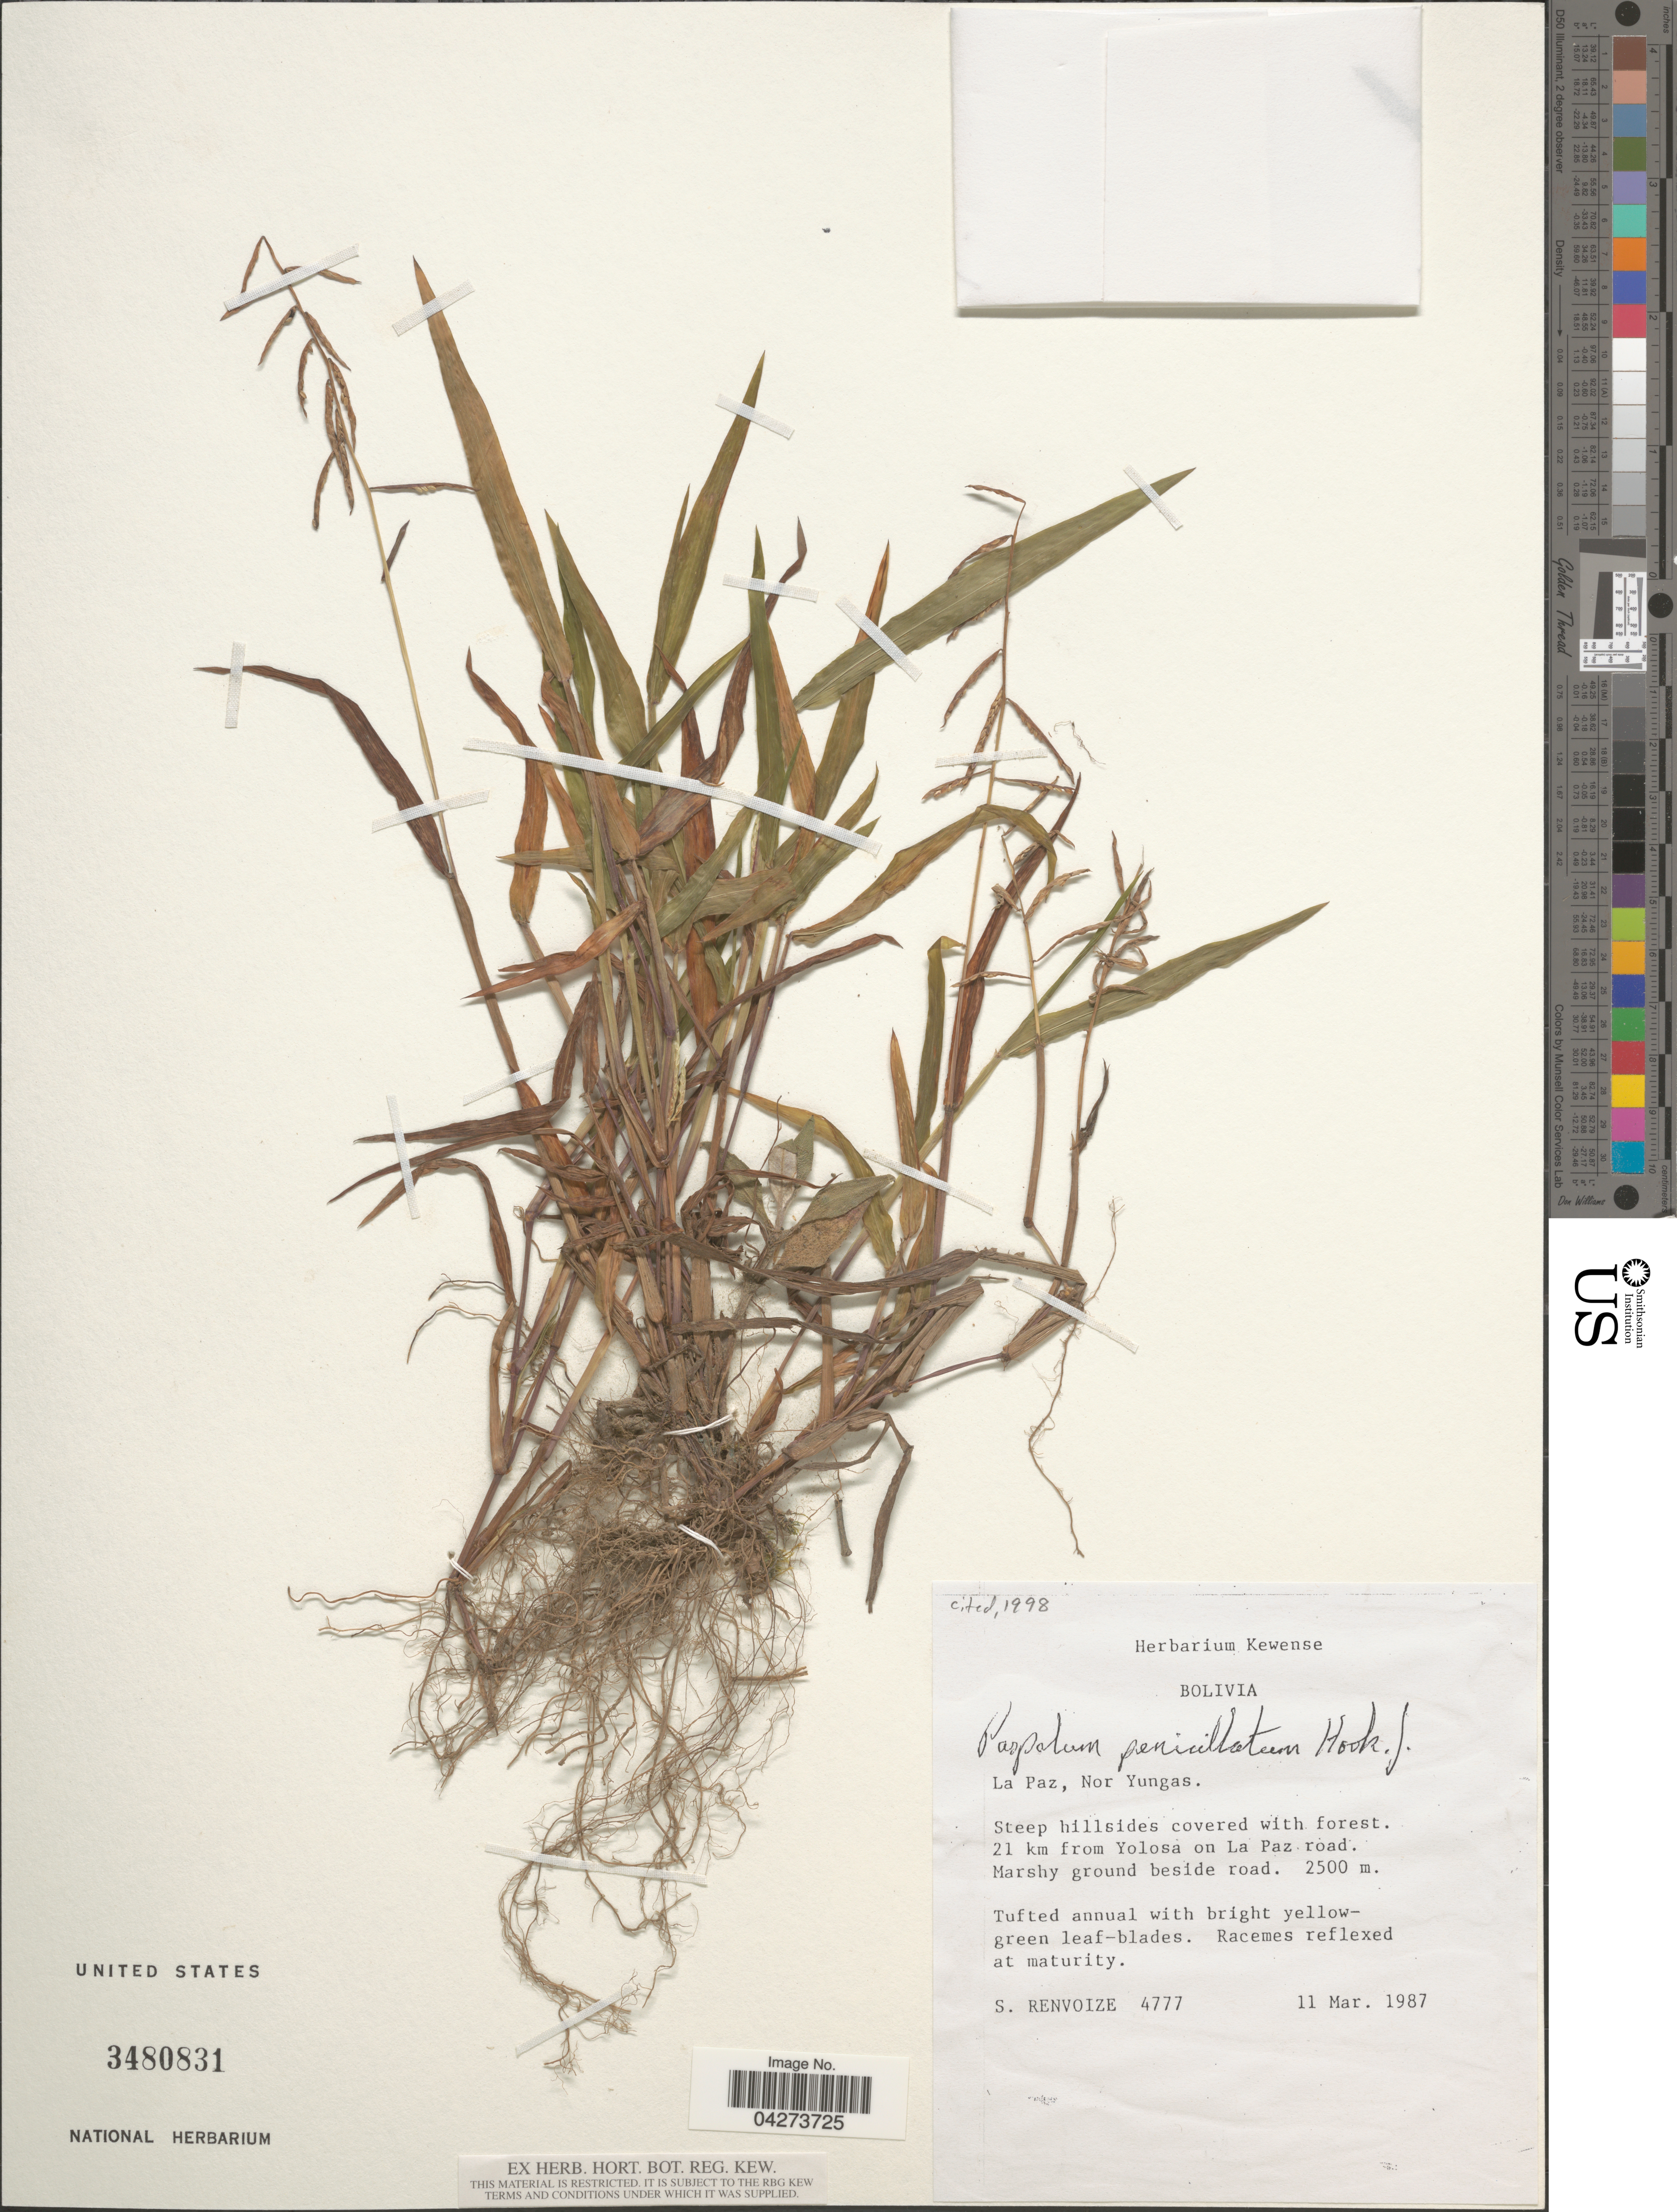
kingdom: Plantae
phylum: Tracheophyta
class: Liliopsida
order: Poales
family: Poaceae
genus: Paspalum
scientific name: Paspalum penicillatum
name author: Hook. f.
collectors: S. A. Renvoize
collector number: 4777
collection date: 1987-03-11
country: Bolivia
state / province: La Paz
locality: La Paz, Nor Yungas. Steep hillsides covered with forest. 21 km from Yolosa on La Paz road. Marshy ground beside road.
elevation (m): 2500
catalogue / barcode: US 3480831